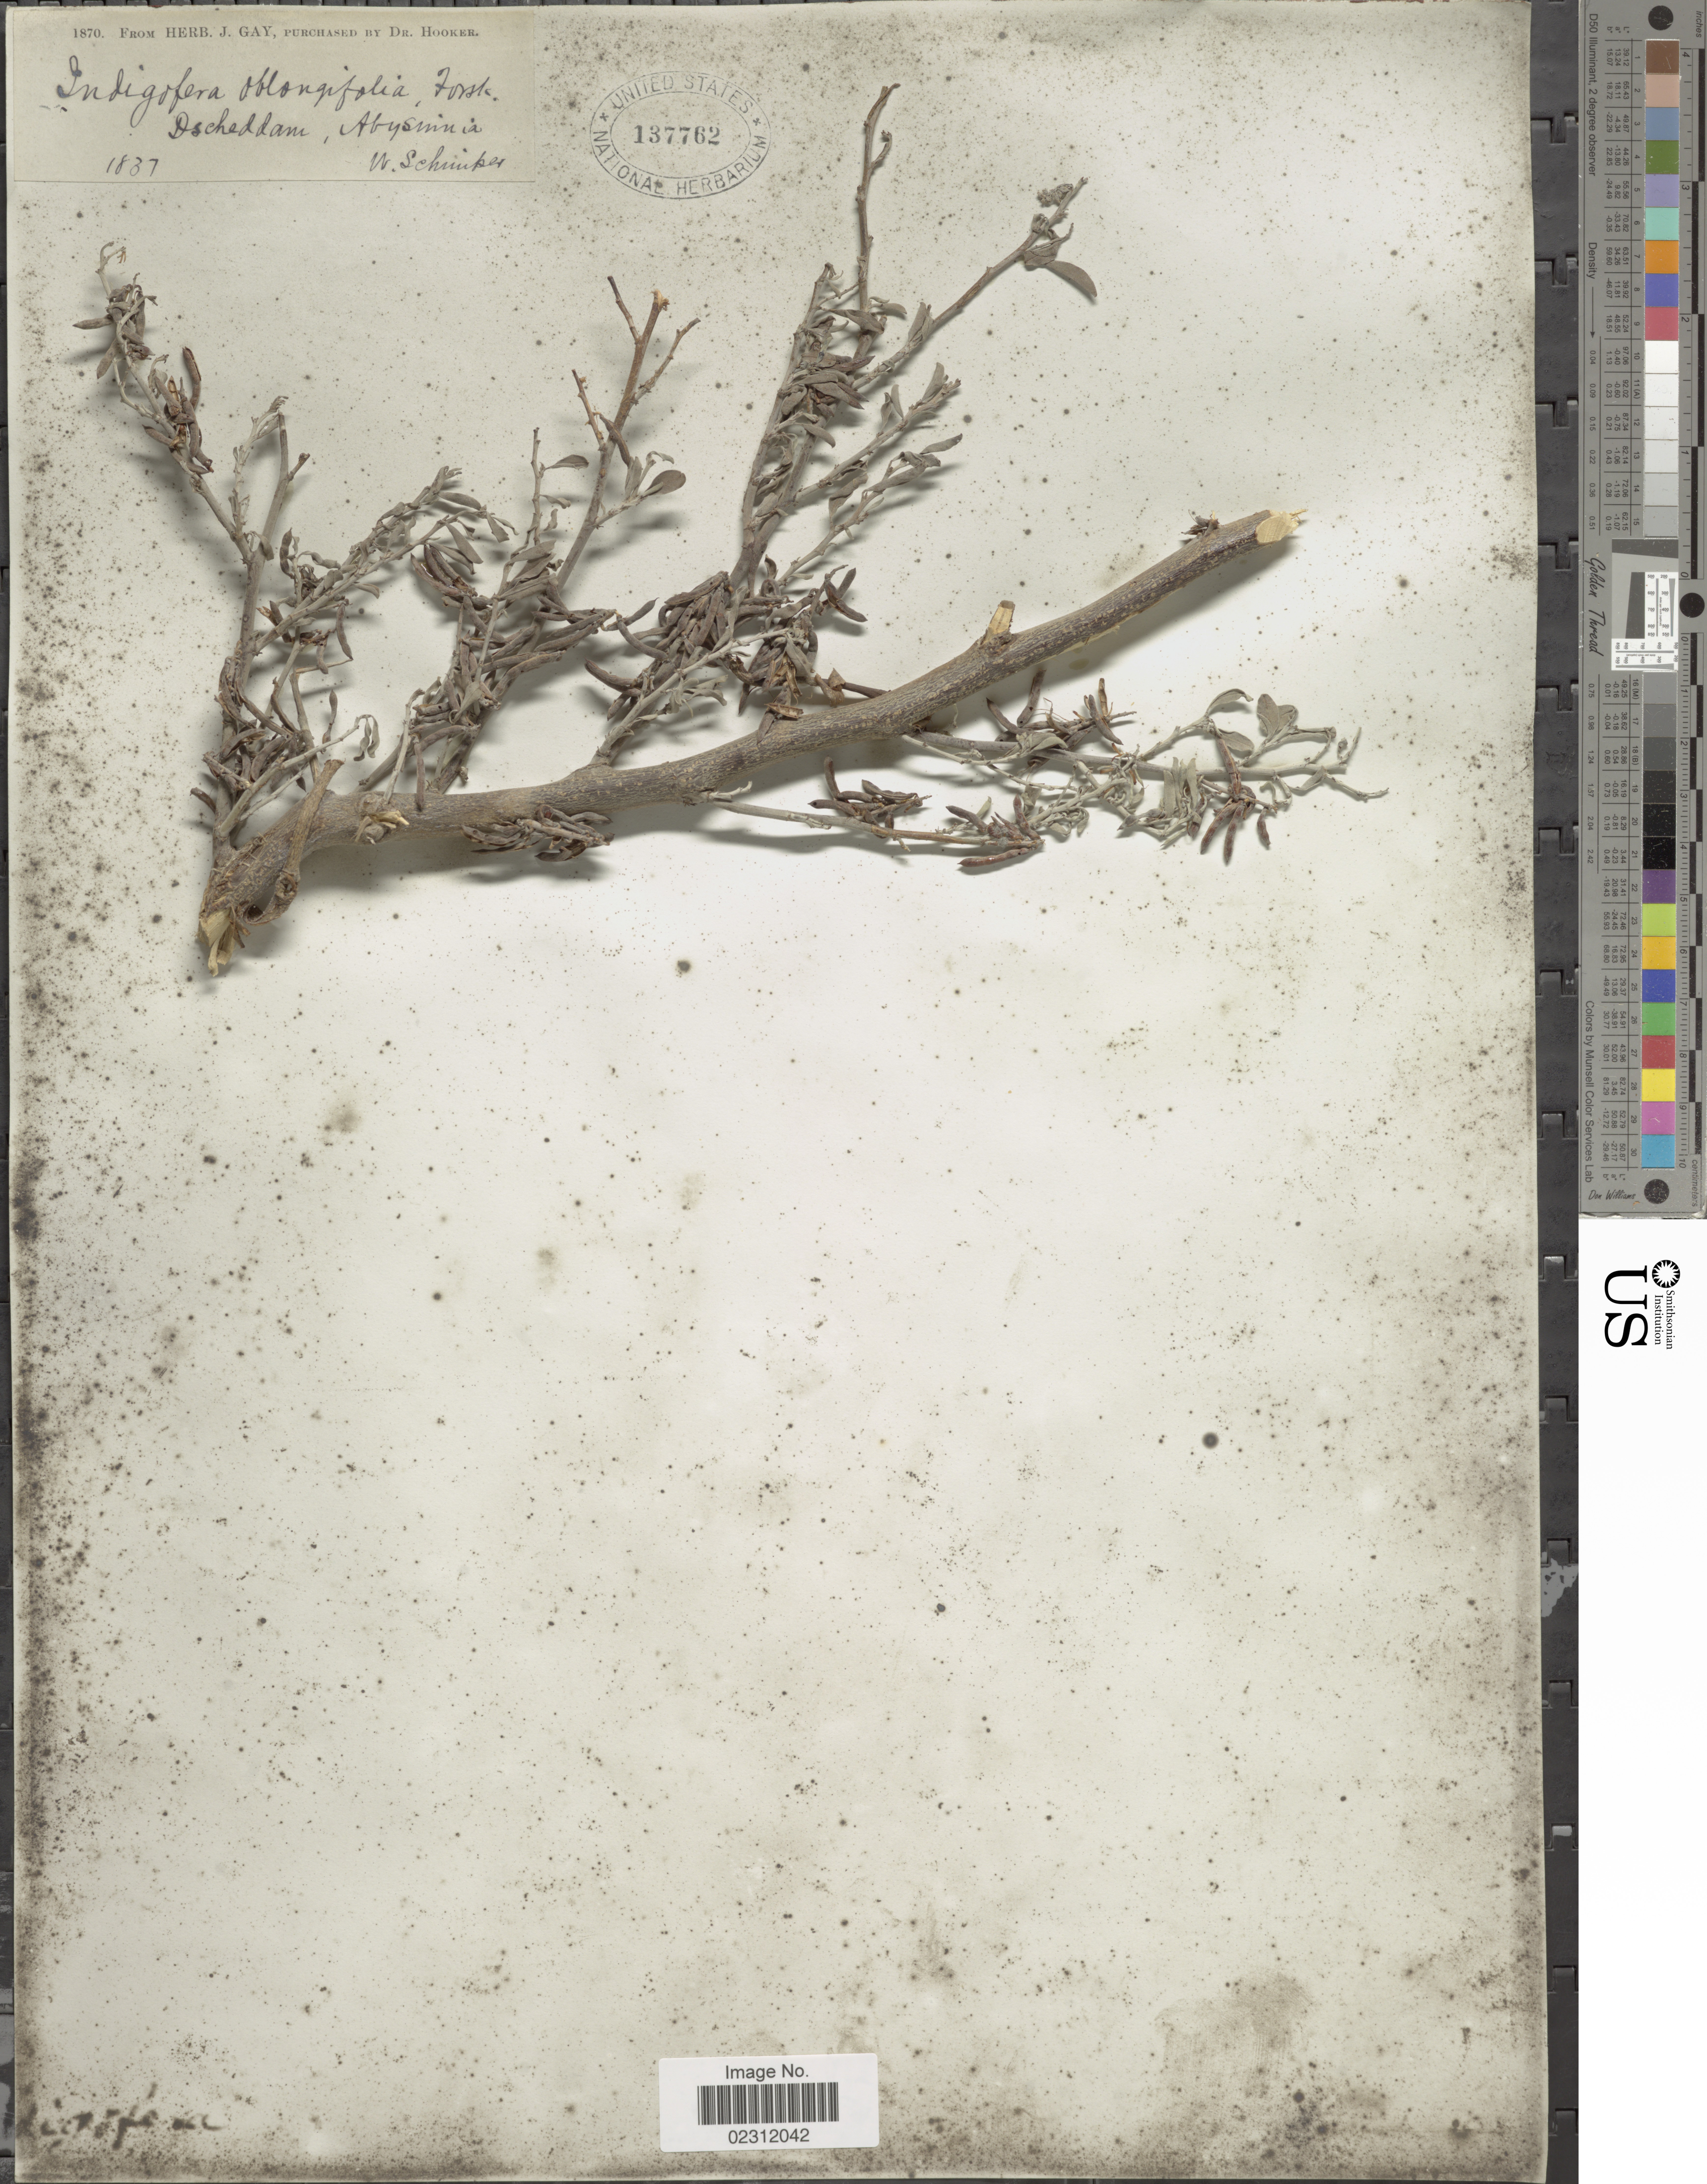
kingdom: Plantae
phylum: Tracheophyta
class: Magnoliopsida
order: Fabales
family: Fabaceae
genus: Indigofera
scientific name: Indigofera oblongifolia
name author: Forssk.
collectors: W. Schimper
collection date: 1837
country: Eritrea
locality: Dscheddam, Abyssinia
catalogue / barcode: US 137762